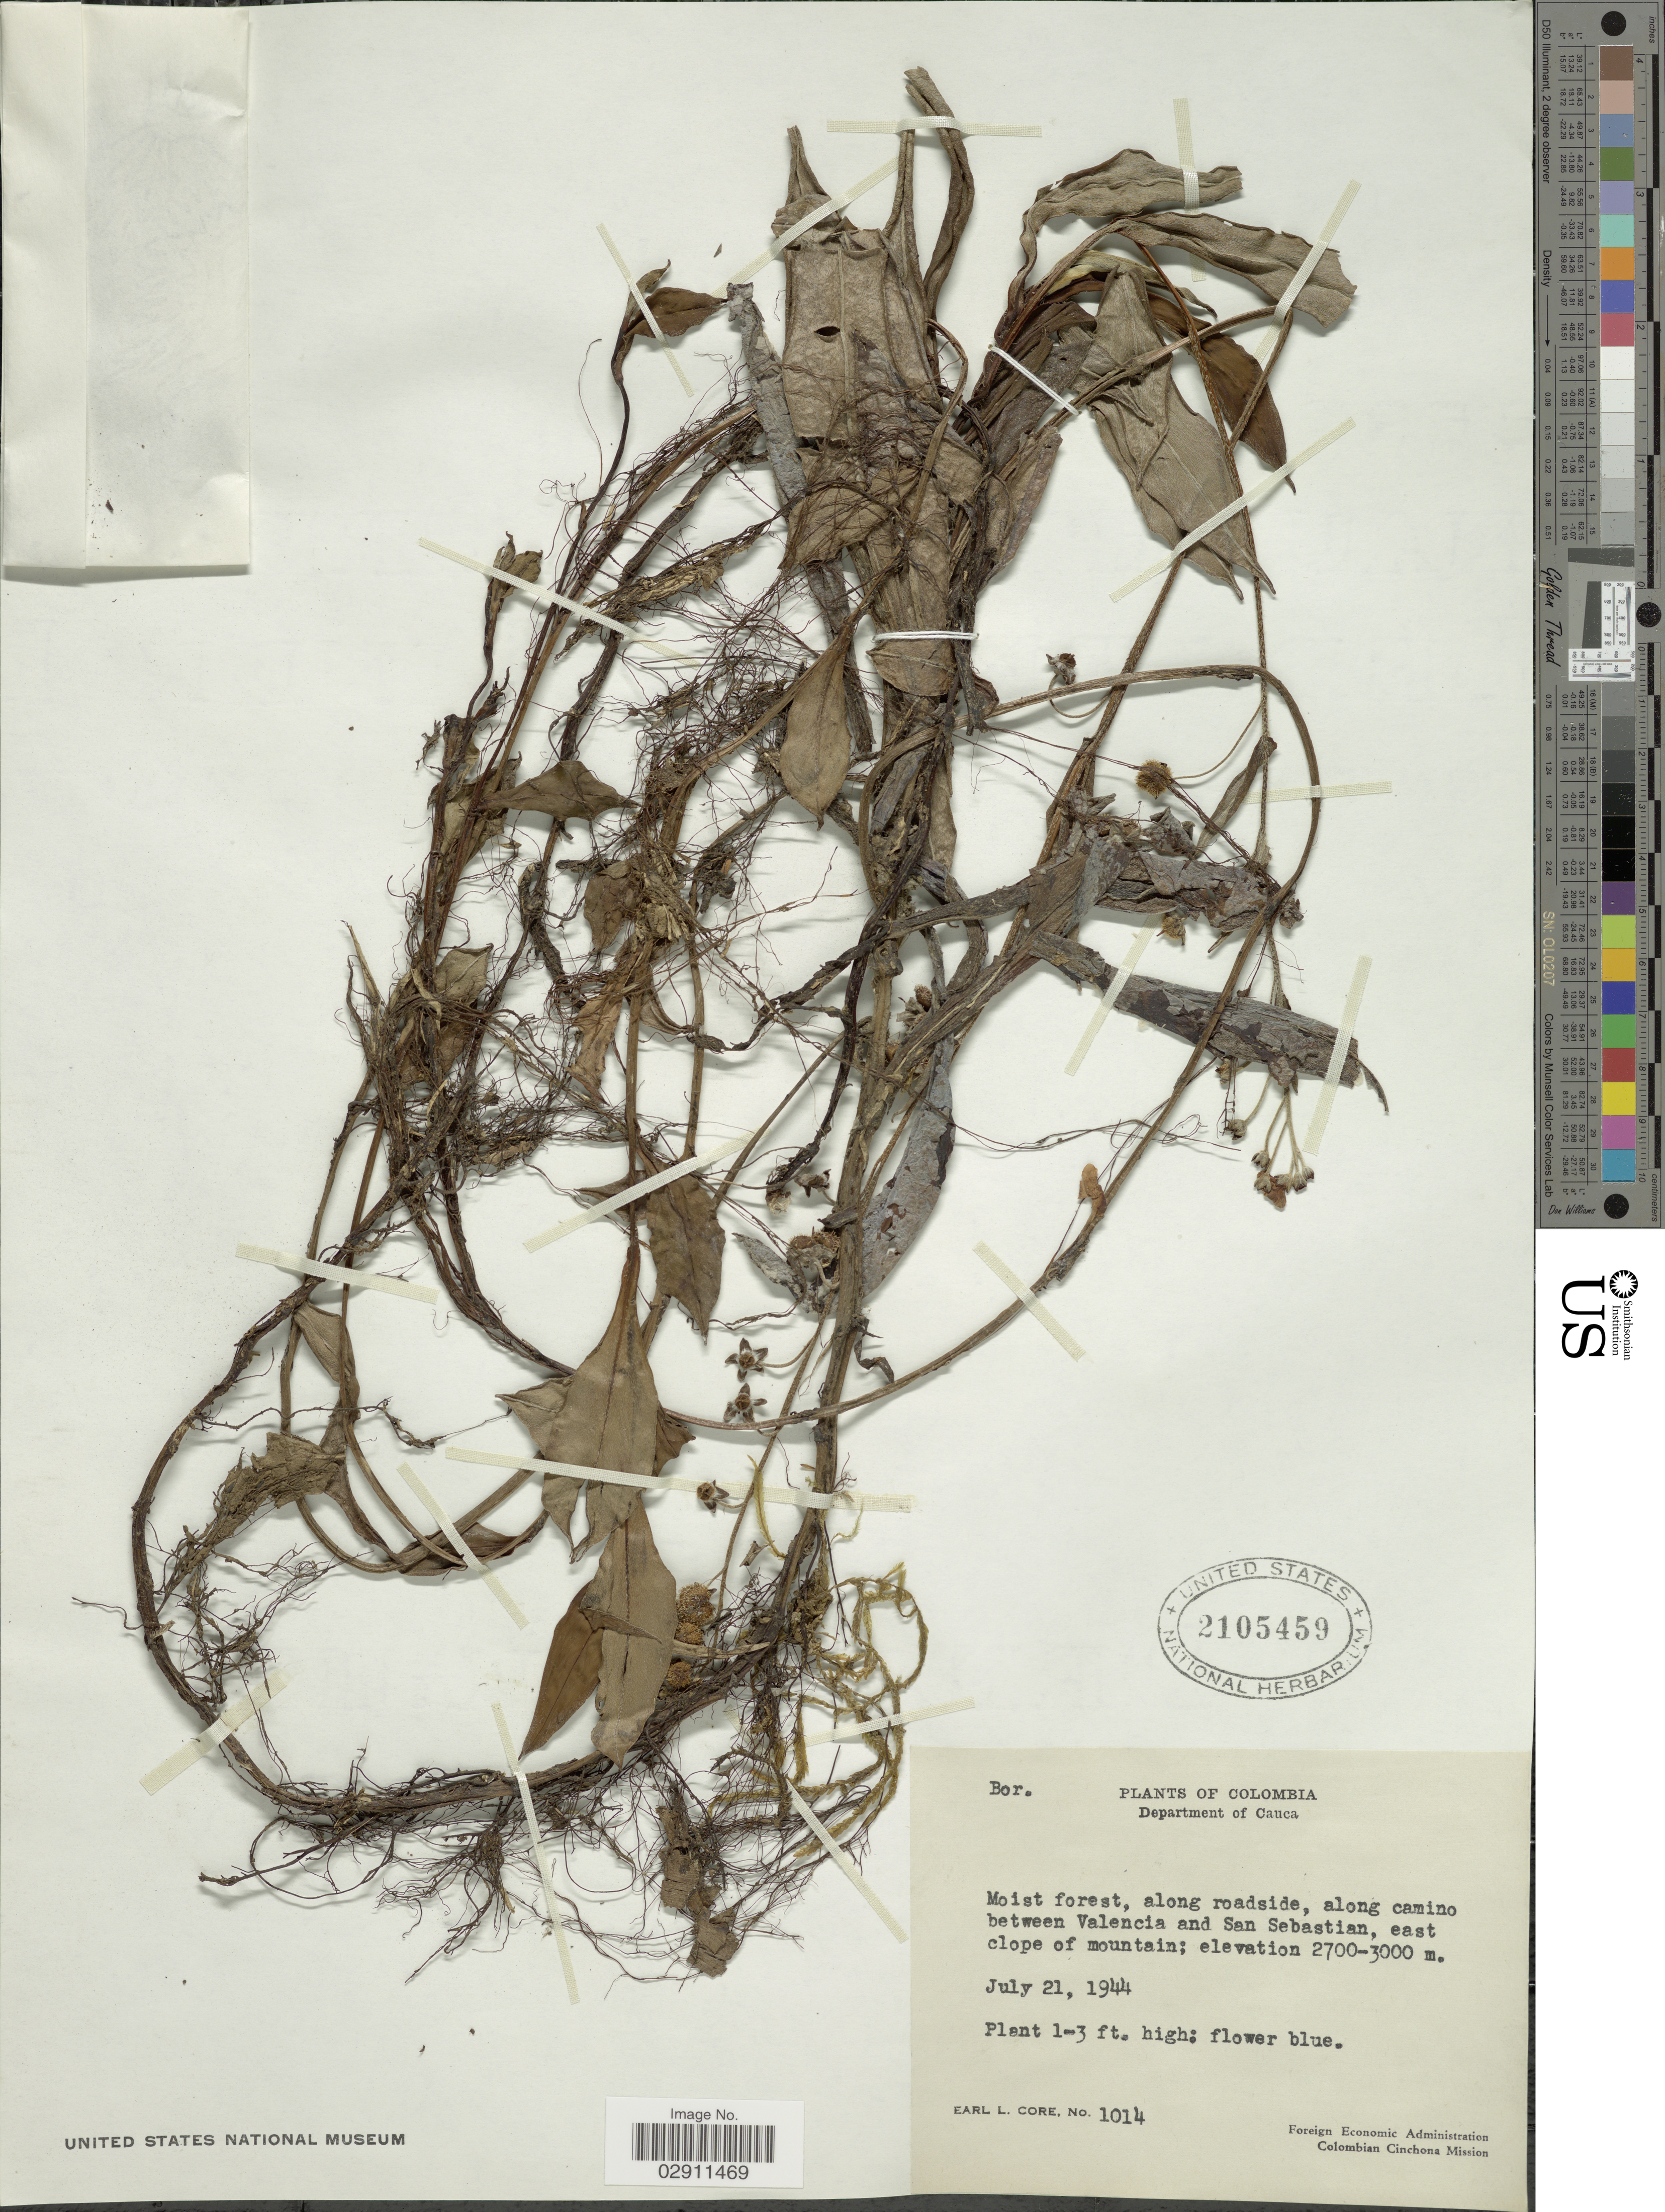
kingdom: Plantae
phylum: Tracheophyta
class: Magnoliopsida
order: Boraginales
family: Boraginaceae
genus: Myosotis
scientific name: Myosotis sp.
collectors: E. L. Core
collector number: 1014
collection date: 1944-07-21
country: Colombia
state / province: Cauca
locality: Department of Cauca, along camino between Valencia and San Sebastian, east clope of mountain.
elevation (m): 2700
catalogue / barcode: US 2105459